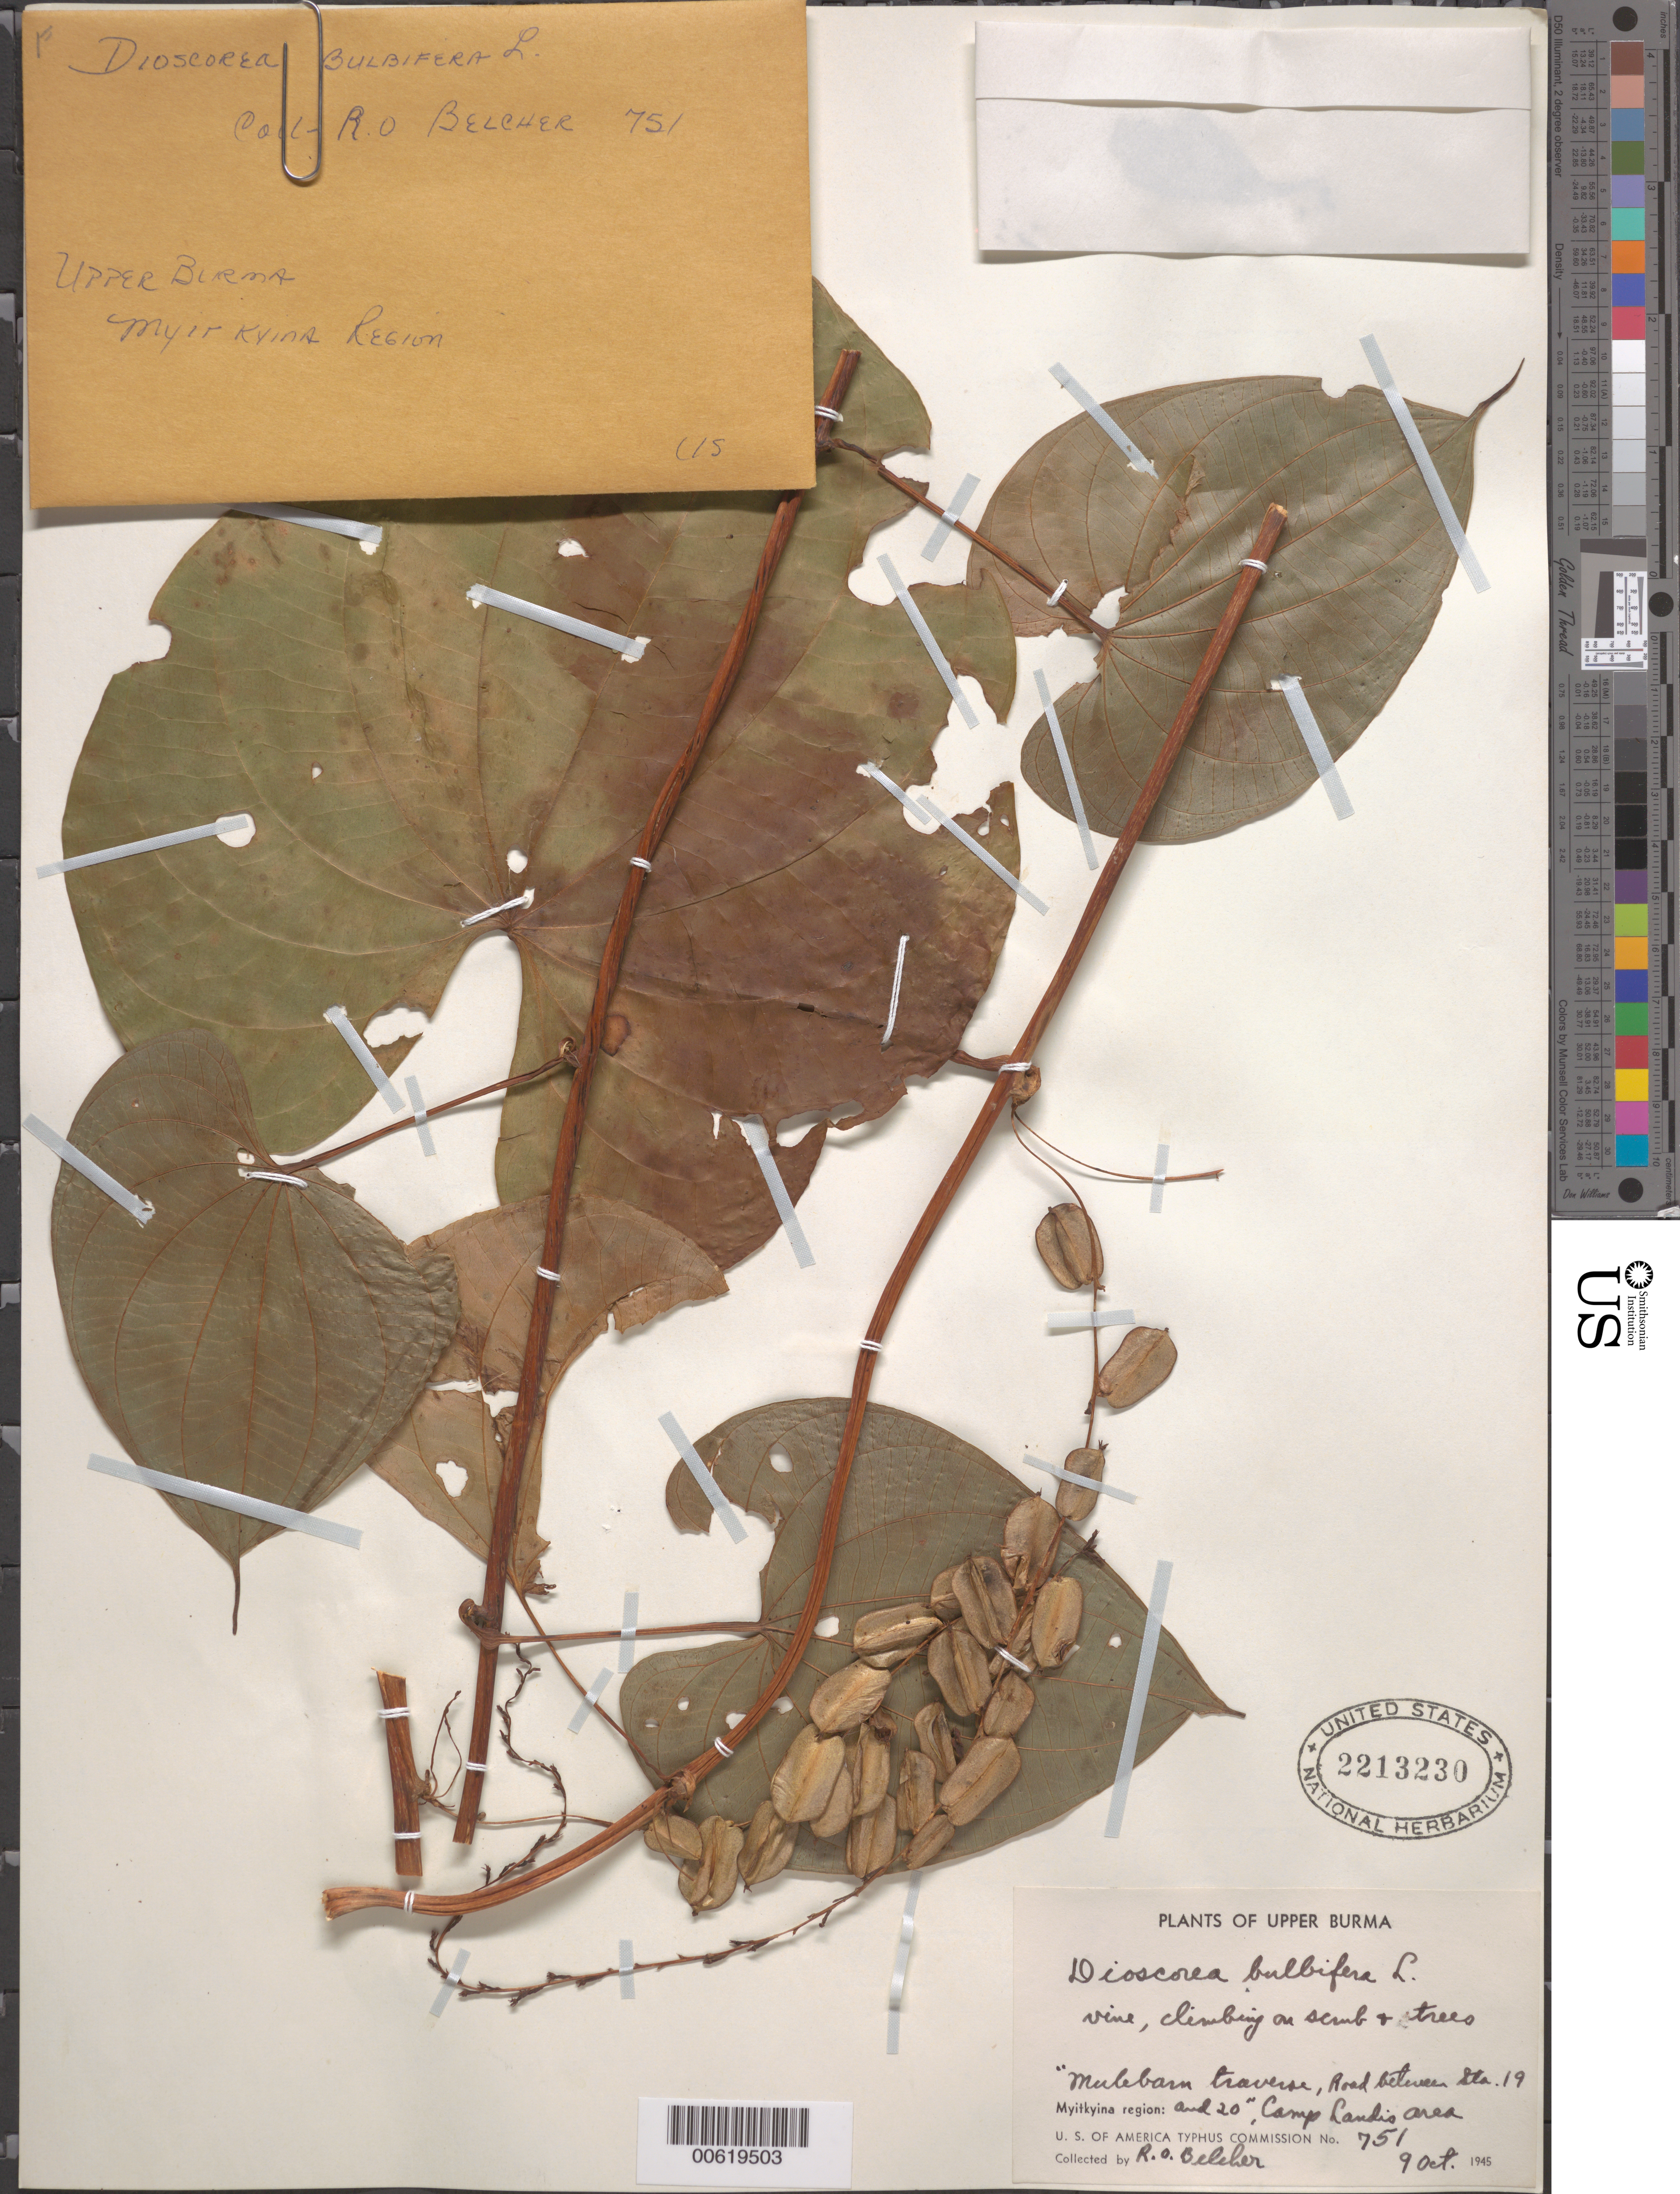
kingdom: Plantae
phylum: Tracheophyta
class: Liliopsida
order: Dioscoreales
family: Dioscoreaceae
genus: Dioscorea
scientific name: Dioscorea bulbifera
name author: L.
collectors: R. Belcher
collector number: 751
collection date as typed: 09 Oct 1945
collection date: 1945-10-09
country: Myanmar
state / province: Kachin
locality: Myitkyina region, road between station 19 and 20, Camp Landis area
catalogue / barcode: US 2213230